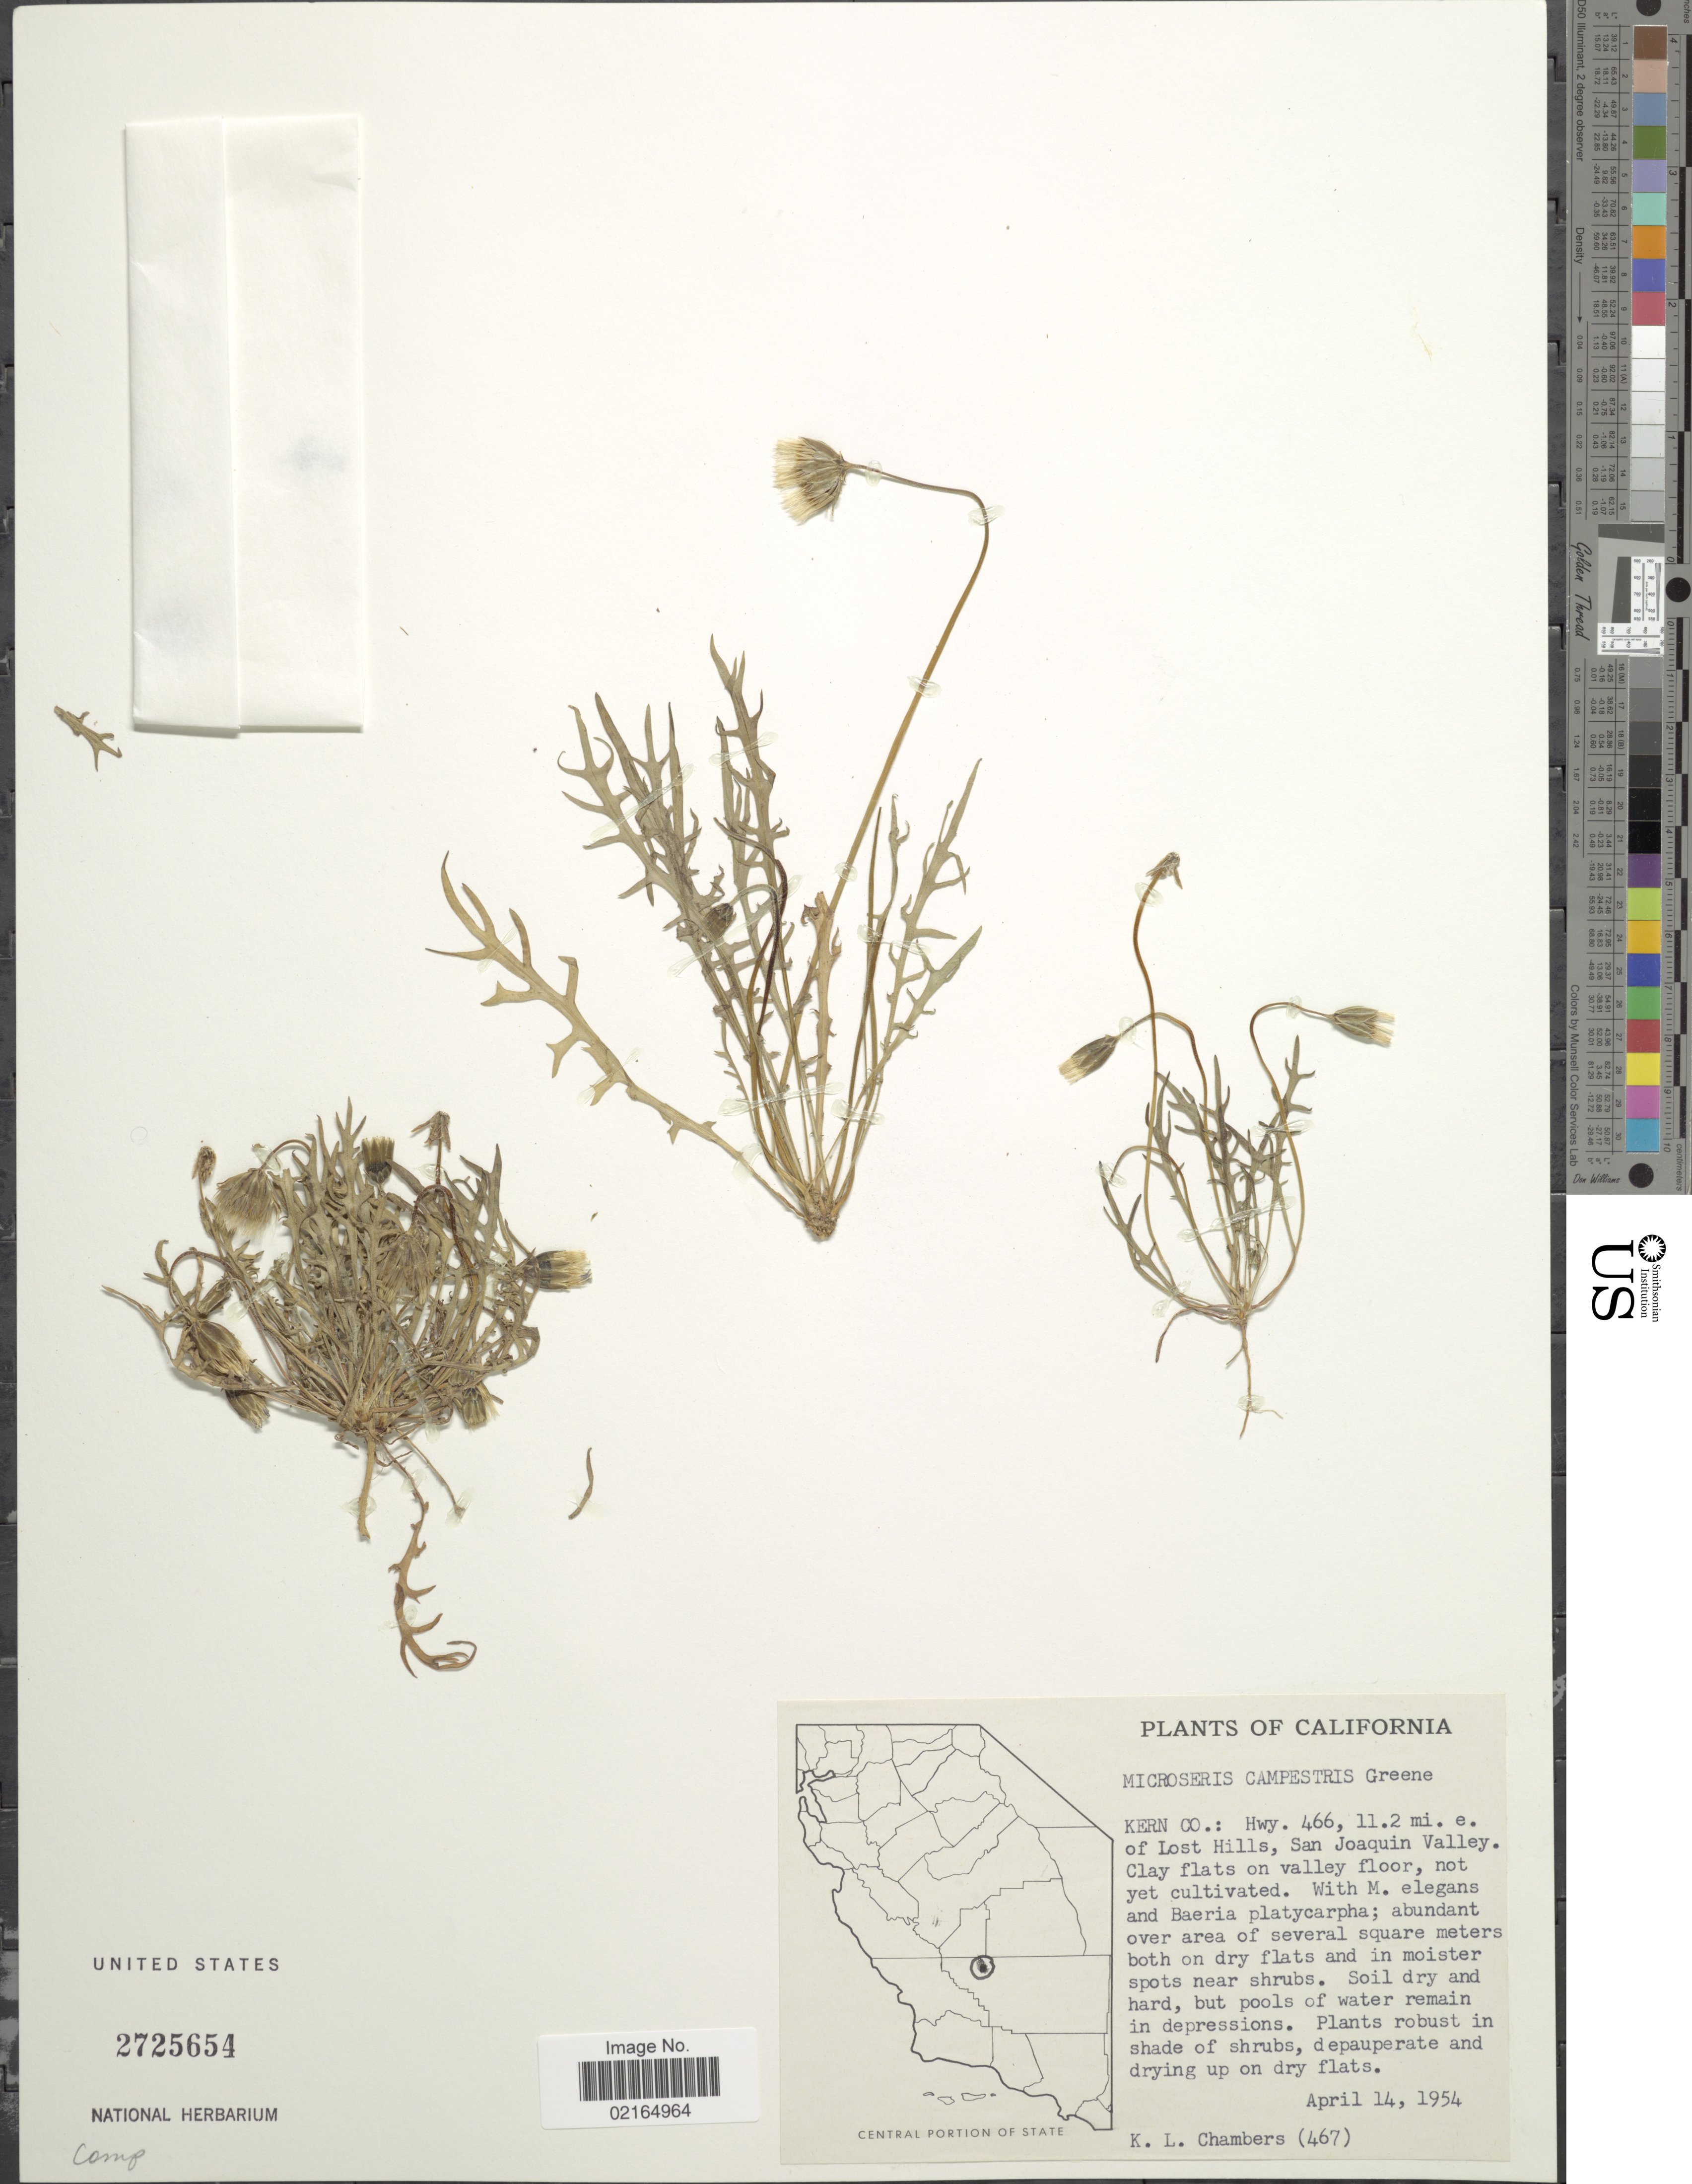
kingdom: Plantae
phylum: Tracheophyta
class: Magnoliopsida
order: Asterales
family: Asteraceae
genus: Microseris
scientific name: Microseris campestris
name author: Greene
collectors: K. Chambers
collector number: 467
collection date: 1954-04-14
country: United States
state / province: California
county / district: Kern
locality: Kern Co.: Hwy. 466, 11.2 mi. e. of Lost Hills, San Joaquin Valley, Clay flats on valley floor.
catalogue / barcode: US 2725654